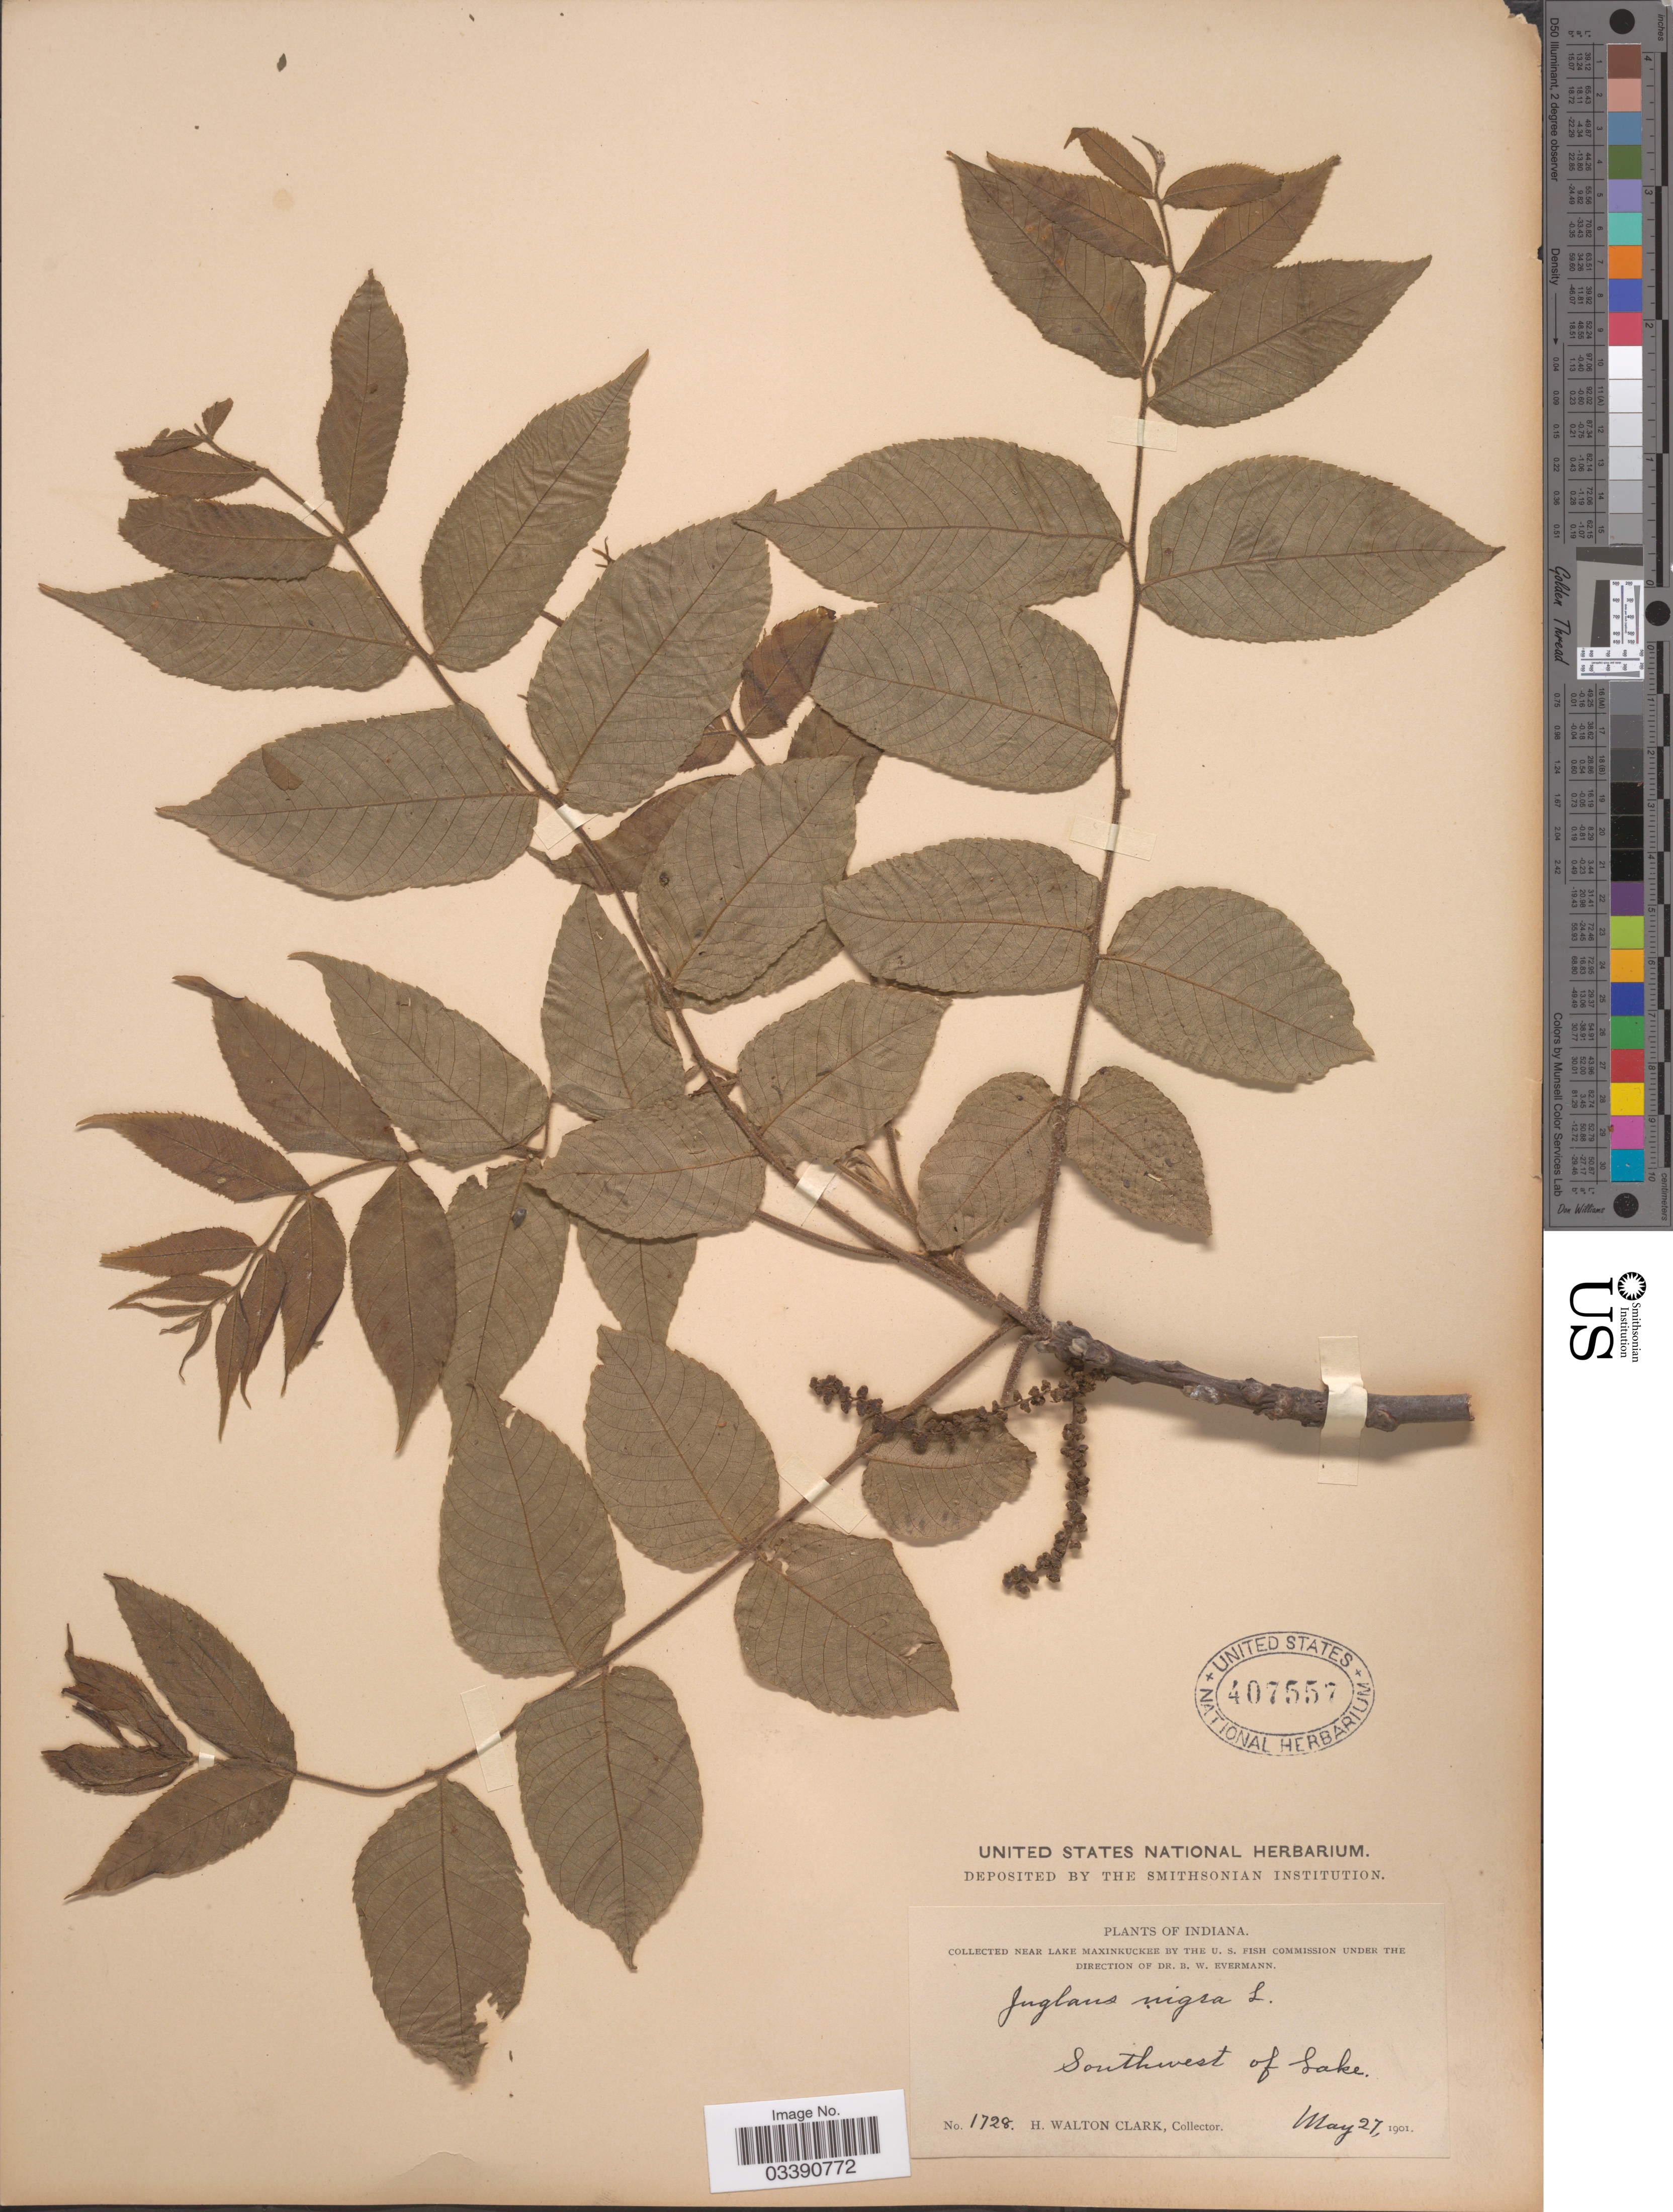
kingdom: Plantae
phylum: Tracheophyta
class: Magnoliopsida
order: Fagales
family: Juglandaceae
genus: Juglans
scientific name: Juglans nigra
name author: L.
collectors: H. W. Clark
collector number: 1728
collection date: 1901-05-27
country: United States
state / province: Indiana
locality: Southwest of Lake. Near Lake Maxinkuckee.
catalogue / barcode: US 407557